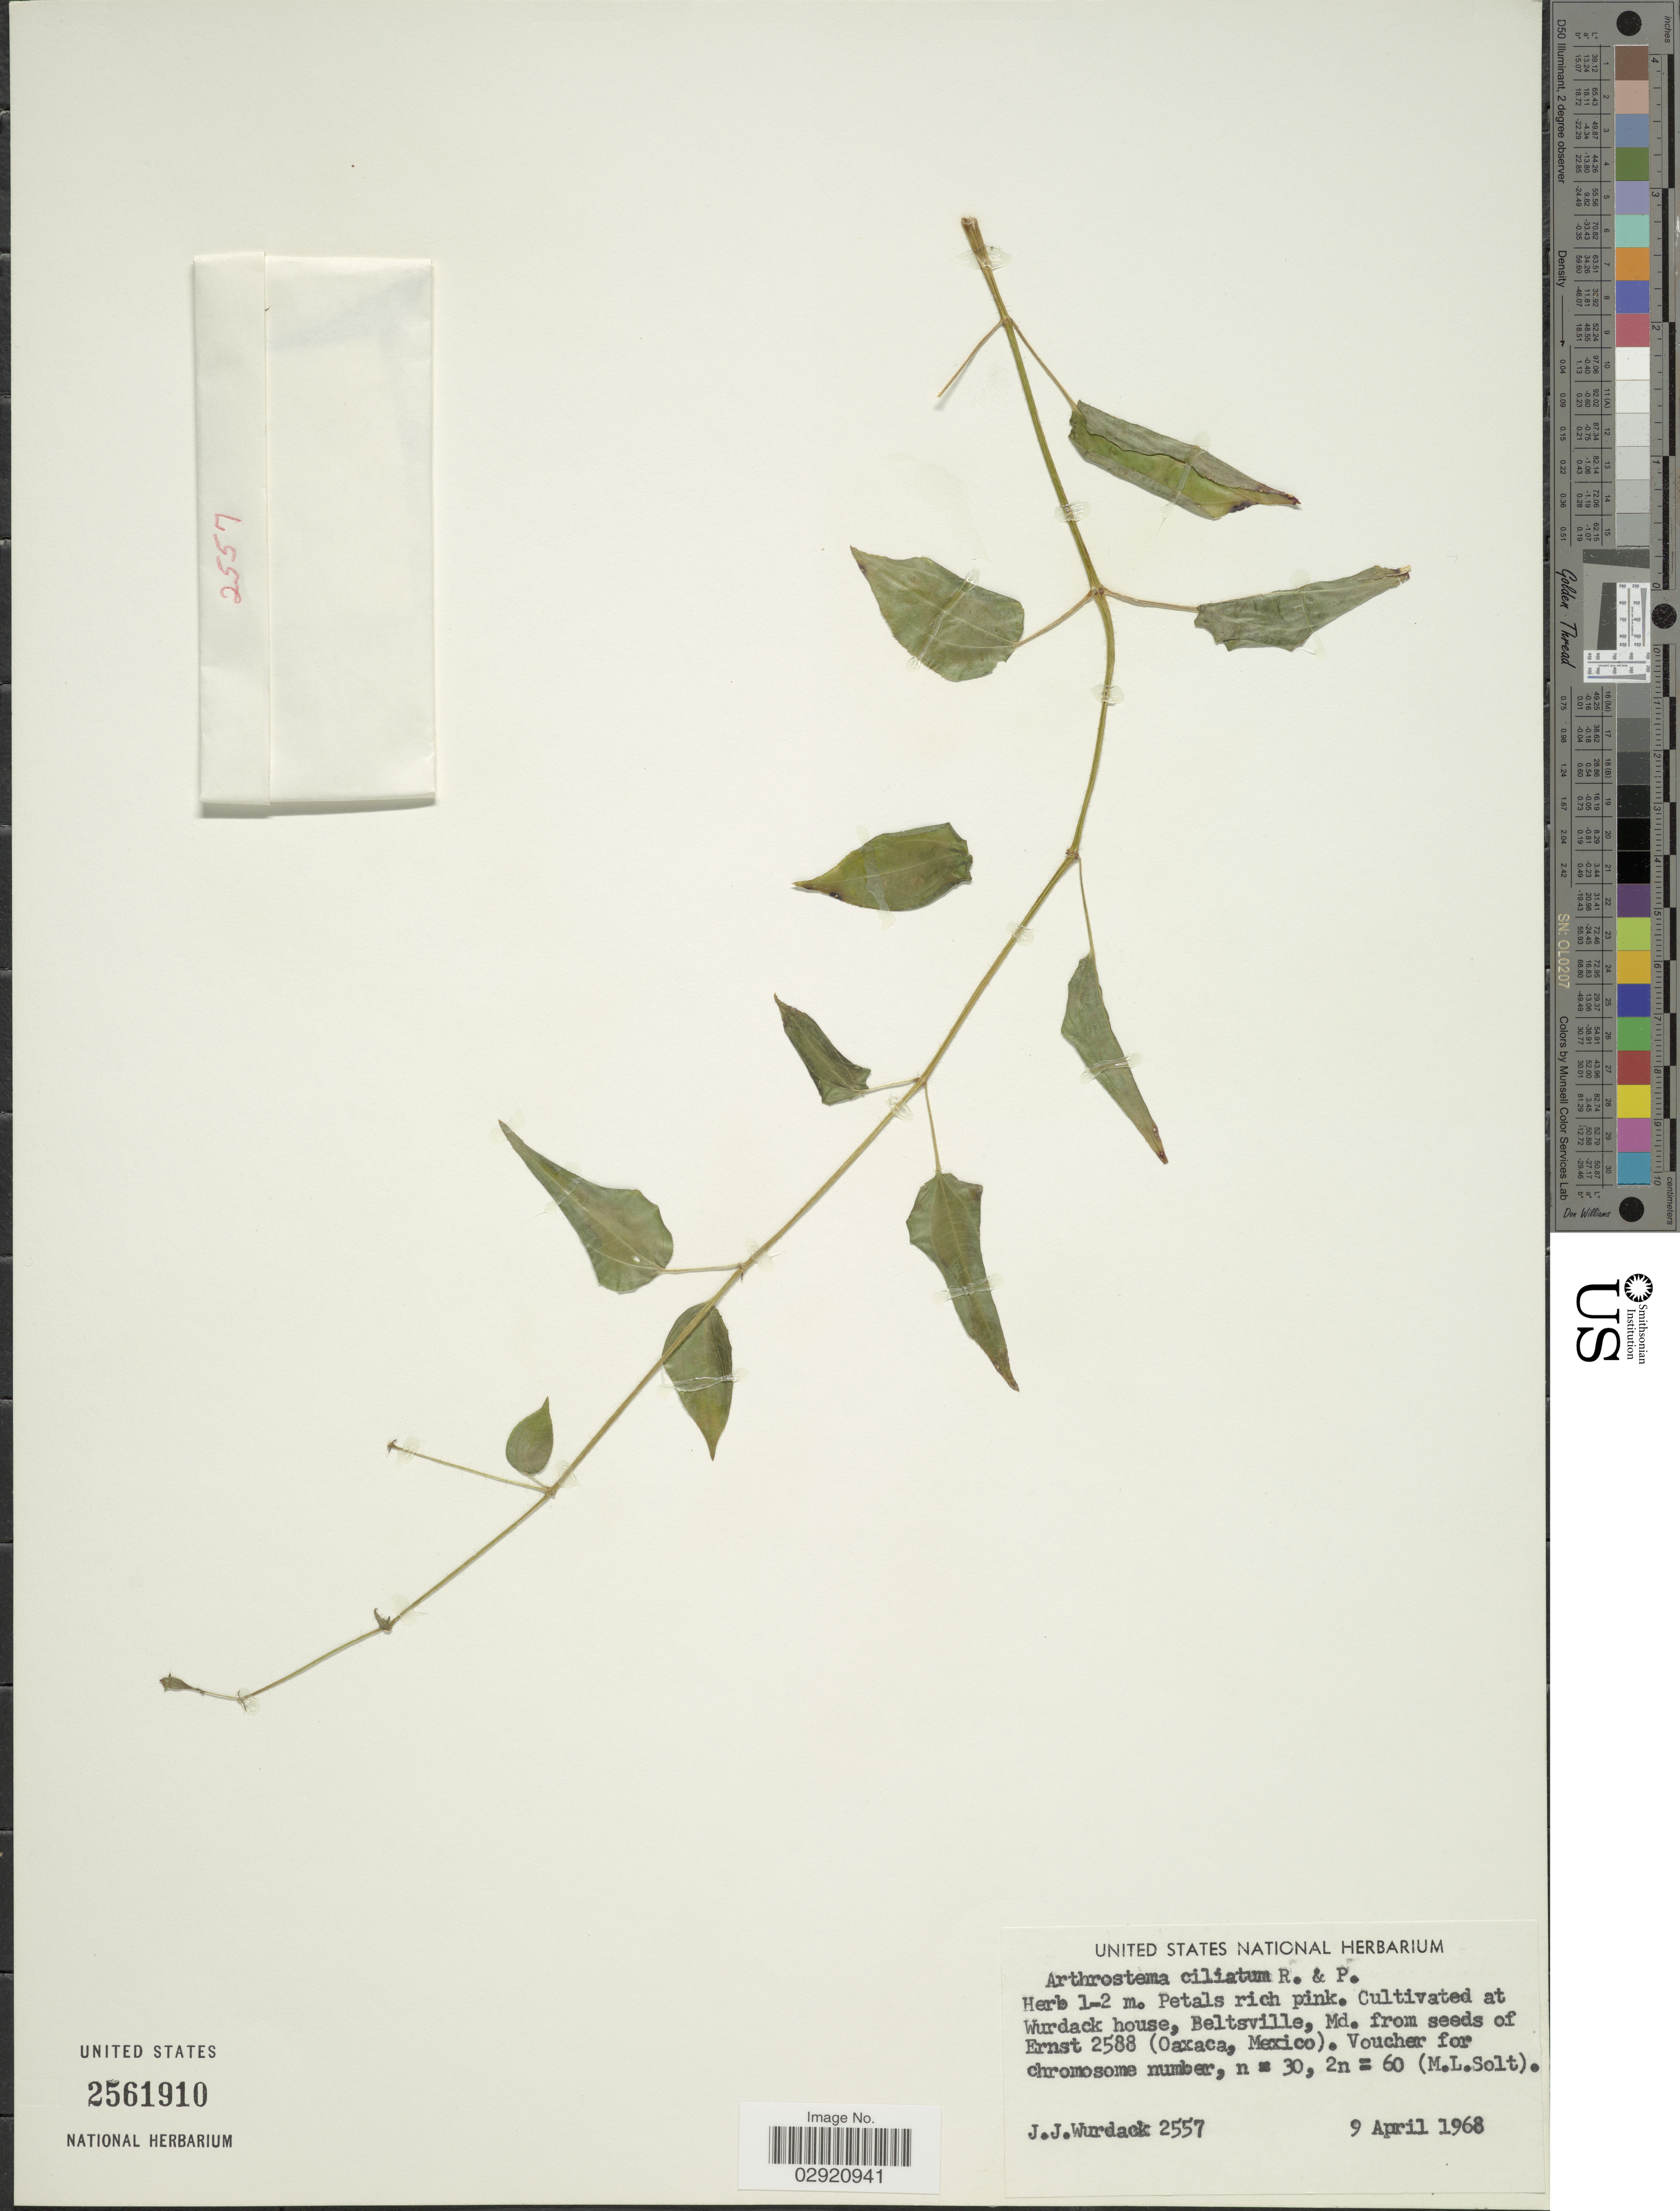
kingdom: Plantae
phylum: Tracheophyta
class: Magnoliopsida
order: Myrtales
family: Melastomataceae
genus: Arthrostemma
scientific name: Arthrostemma ciliatum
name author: Pav. ex D. Don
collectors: J. J. Wurdack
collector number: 2557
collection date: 1968-04-09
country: United States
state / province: Maryland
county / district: Prince George's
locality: Wurdack house, Beltsville, Md.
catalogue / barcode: US 2561910